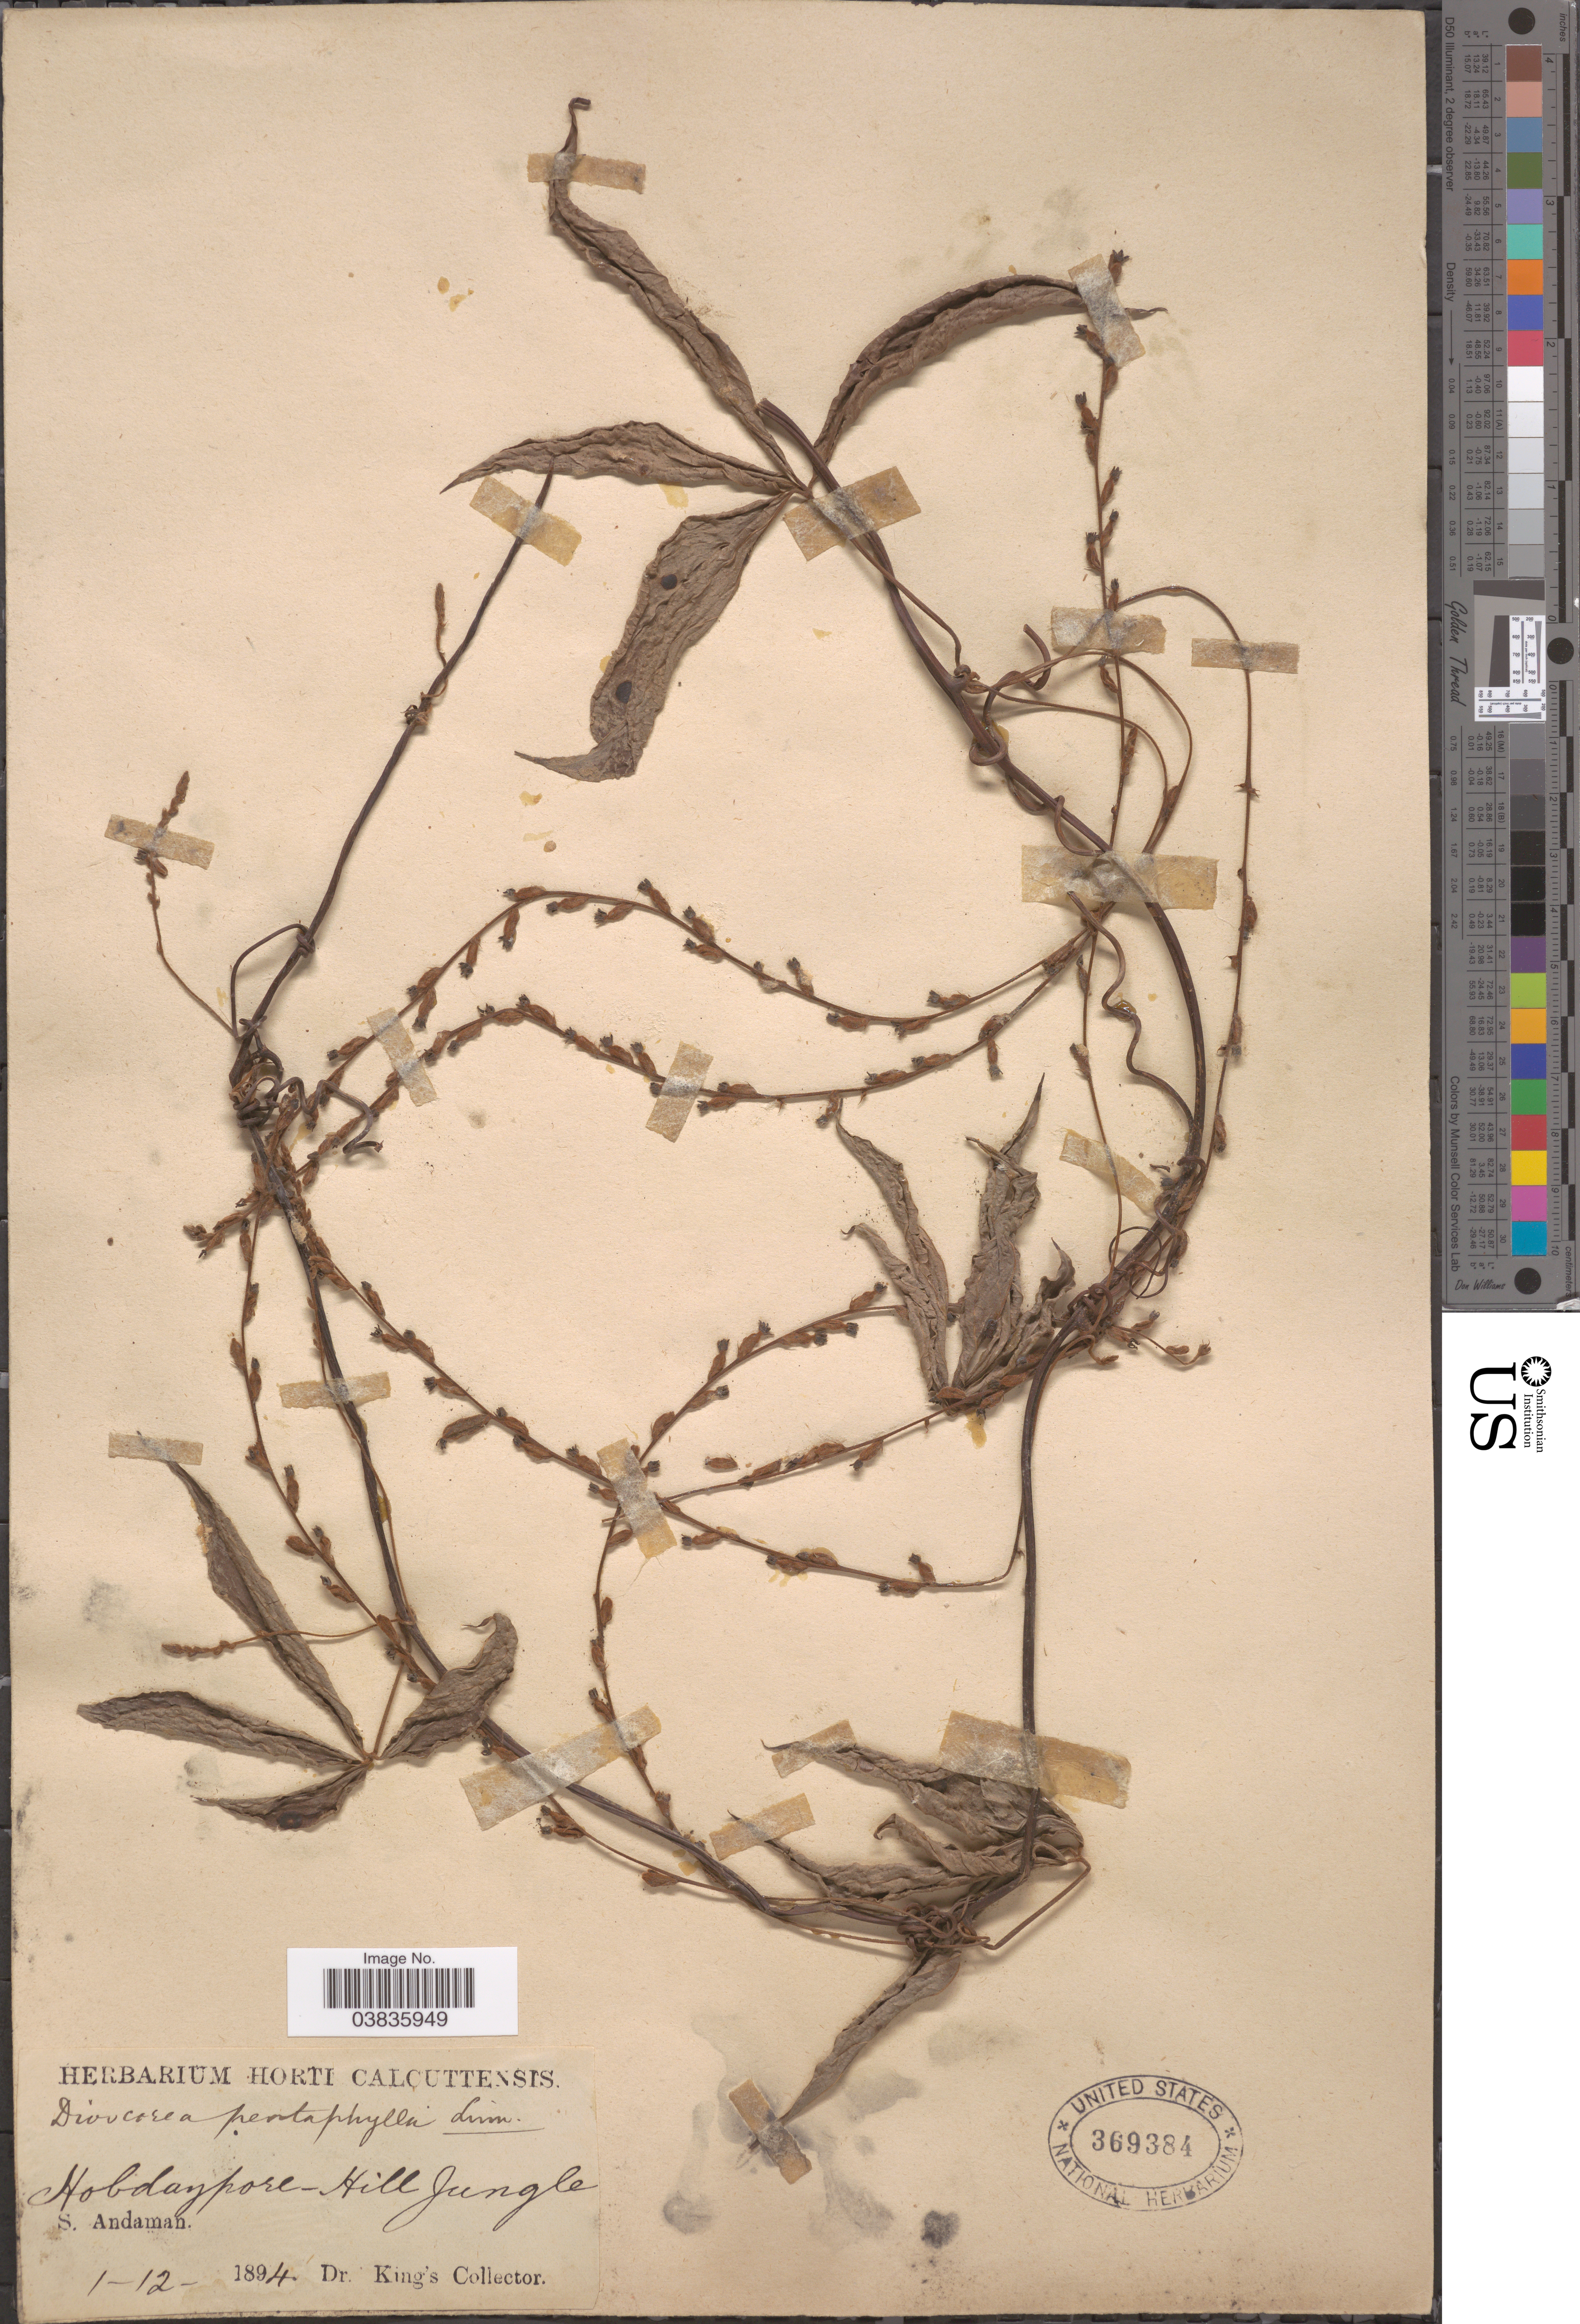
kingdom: Plantae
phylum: Tracheophyta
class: Liliopsida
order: Dioscoreales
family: Dioscoreaceae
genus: Dioscorea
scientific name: Dioscorea pentaphylla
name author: L.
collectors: Dr. King's collector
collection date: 1894-12-01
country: India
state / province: Andaman and Nicobar Islands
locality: Hobdaypore- Hill Jungle. S. Andaman.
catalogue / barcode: US 369384